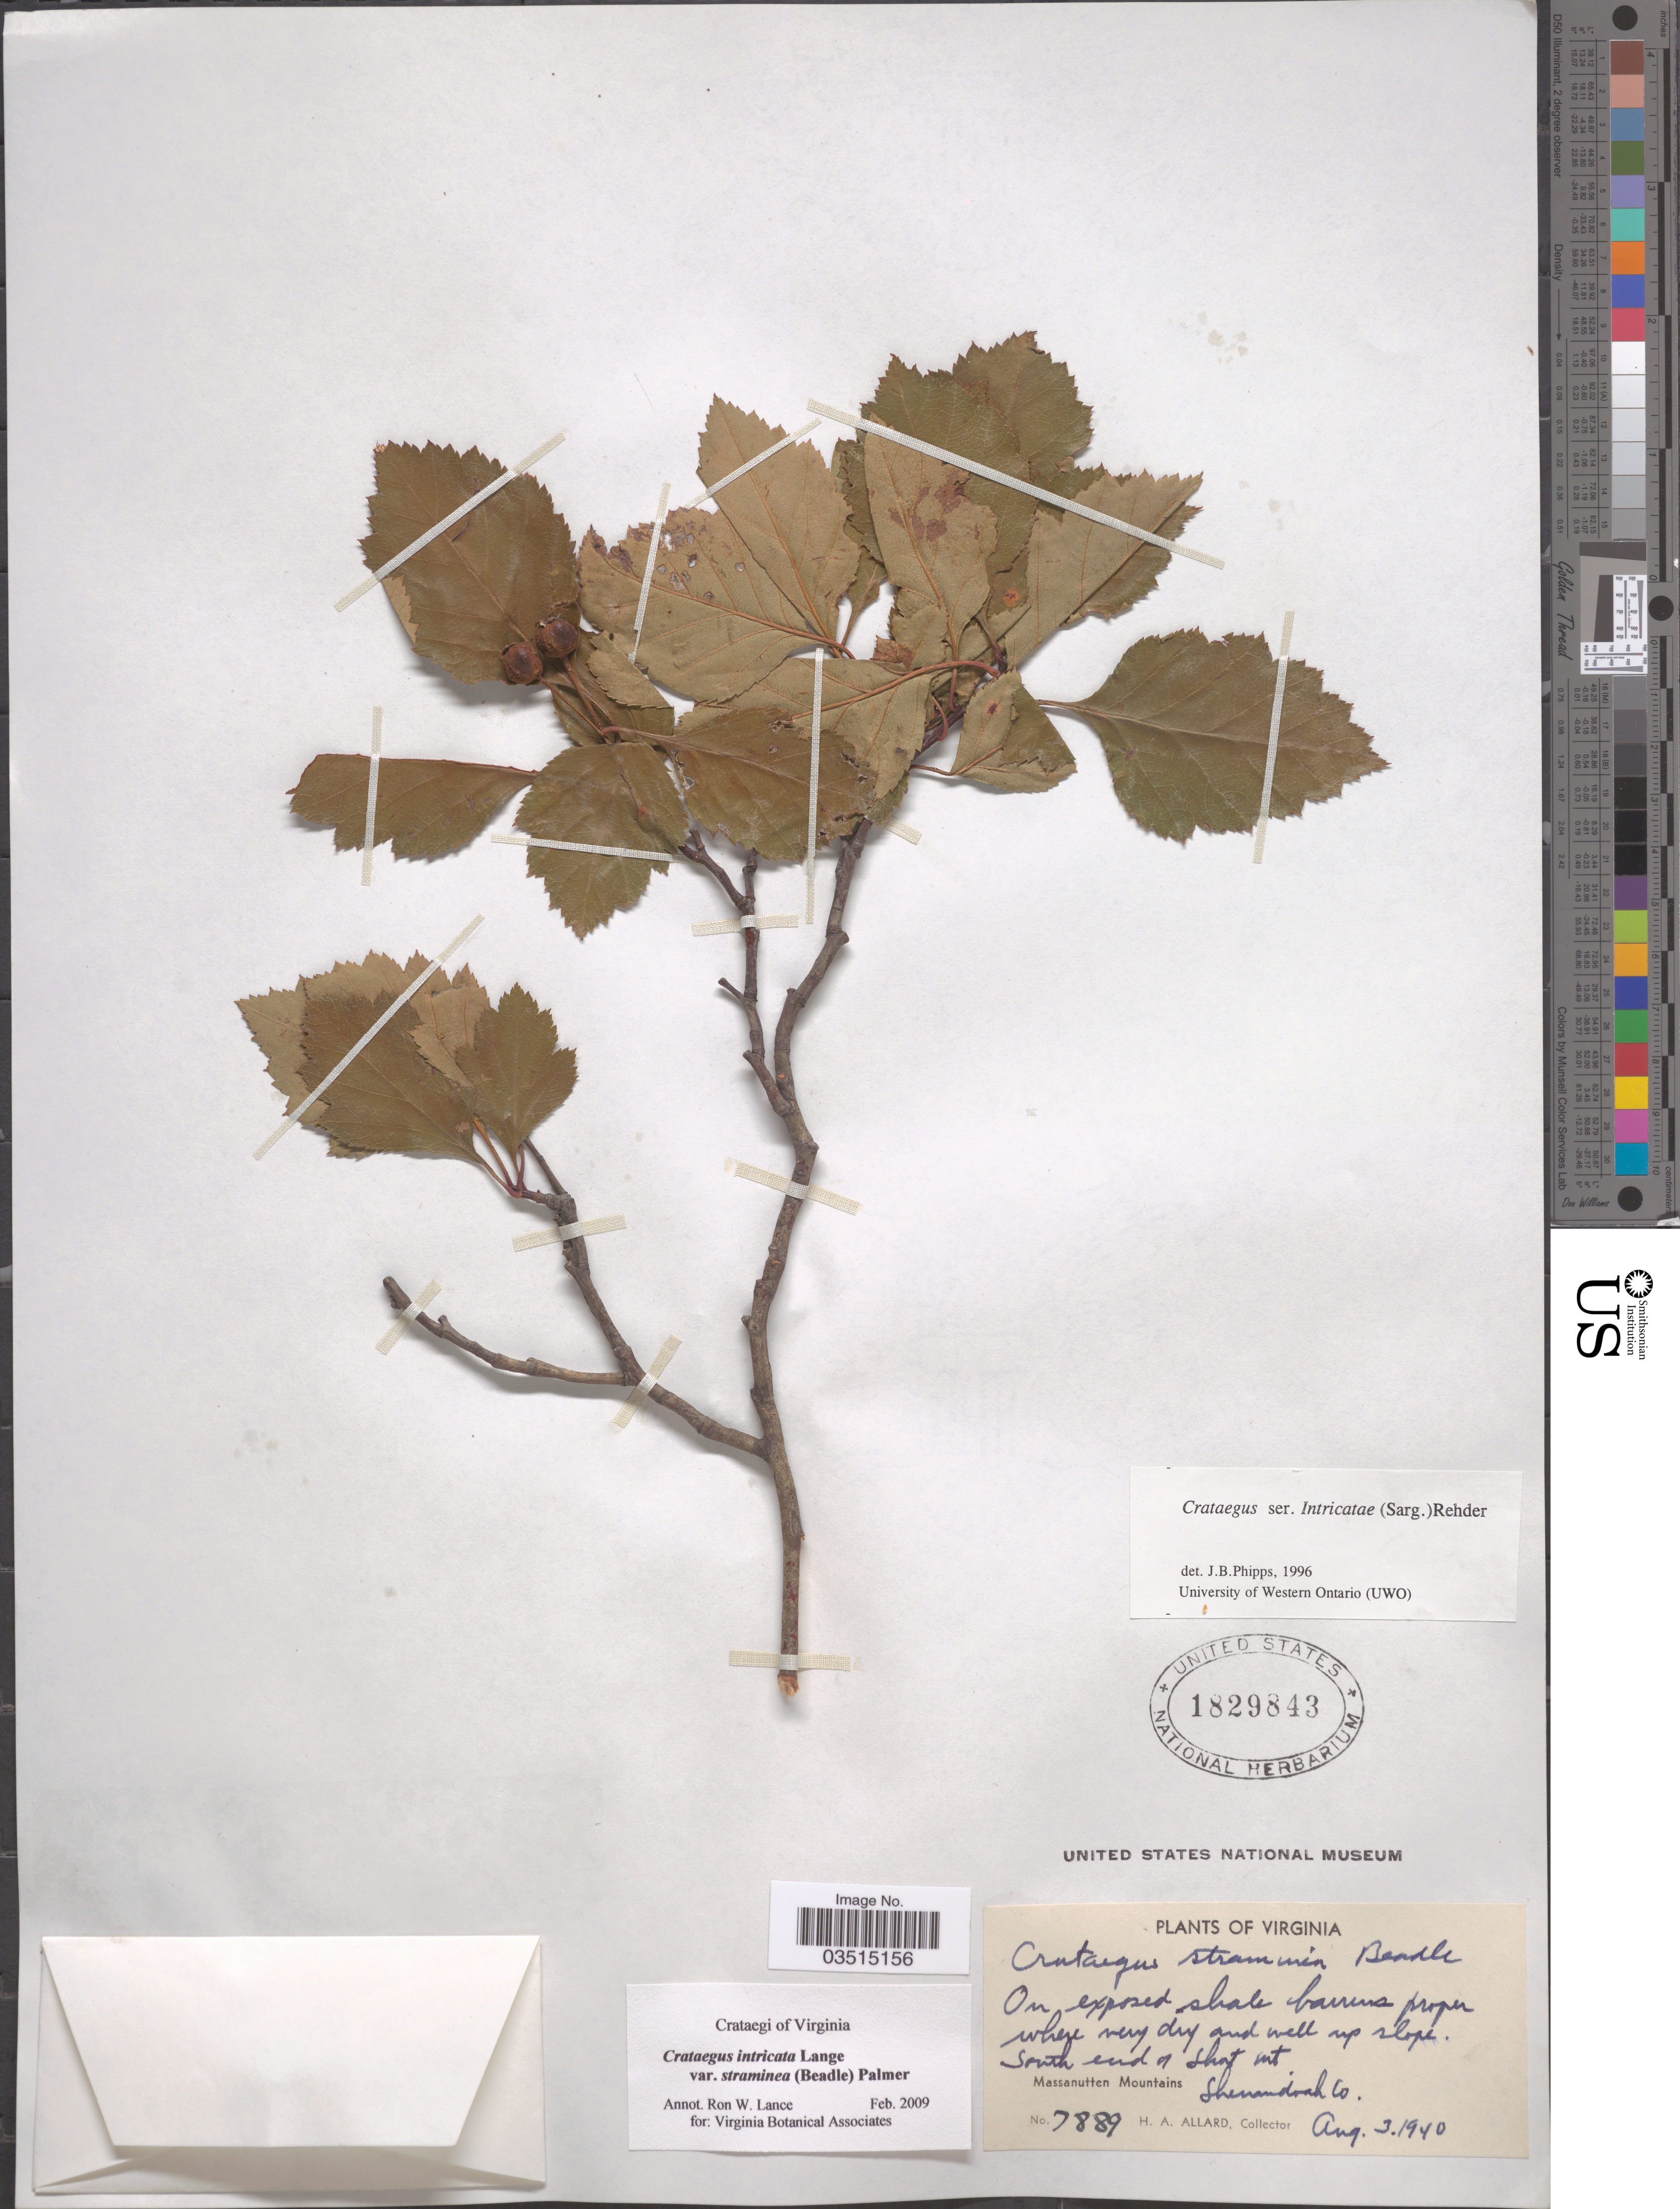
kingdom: Plantae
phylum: Tracheophyta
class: Magnoliopsida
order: Rosales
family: Rosaceae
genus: Crataegus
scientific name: Crataegus intricata var. straminea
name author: (Beadle) E.J. Palmer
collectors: H. A. Allard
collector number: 7889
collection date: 1940-08-03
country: United States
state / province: Virginia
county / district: Shenandoah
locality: South end of Short Mt. Massanutten Mountains. Shenandoah Co.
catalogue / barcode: US 1829843